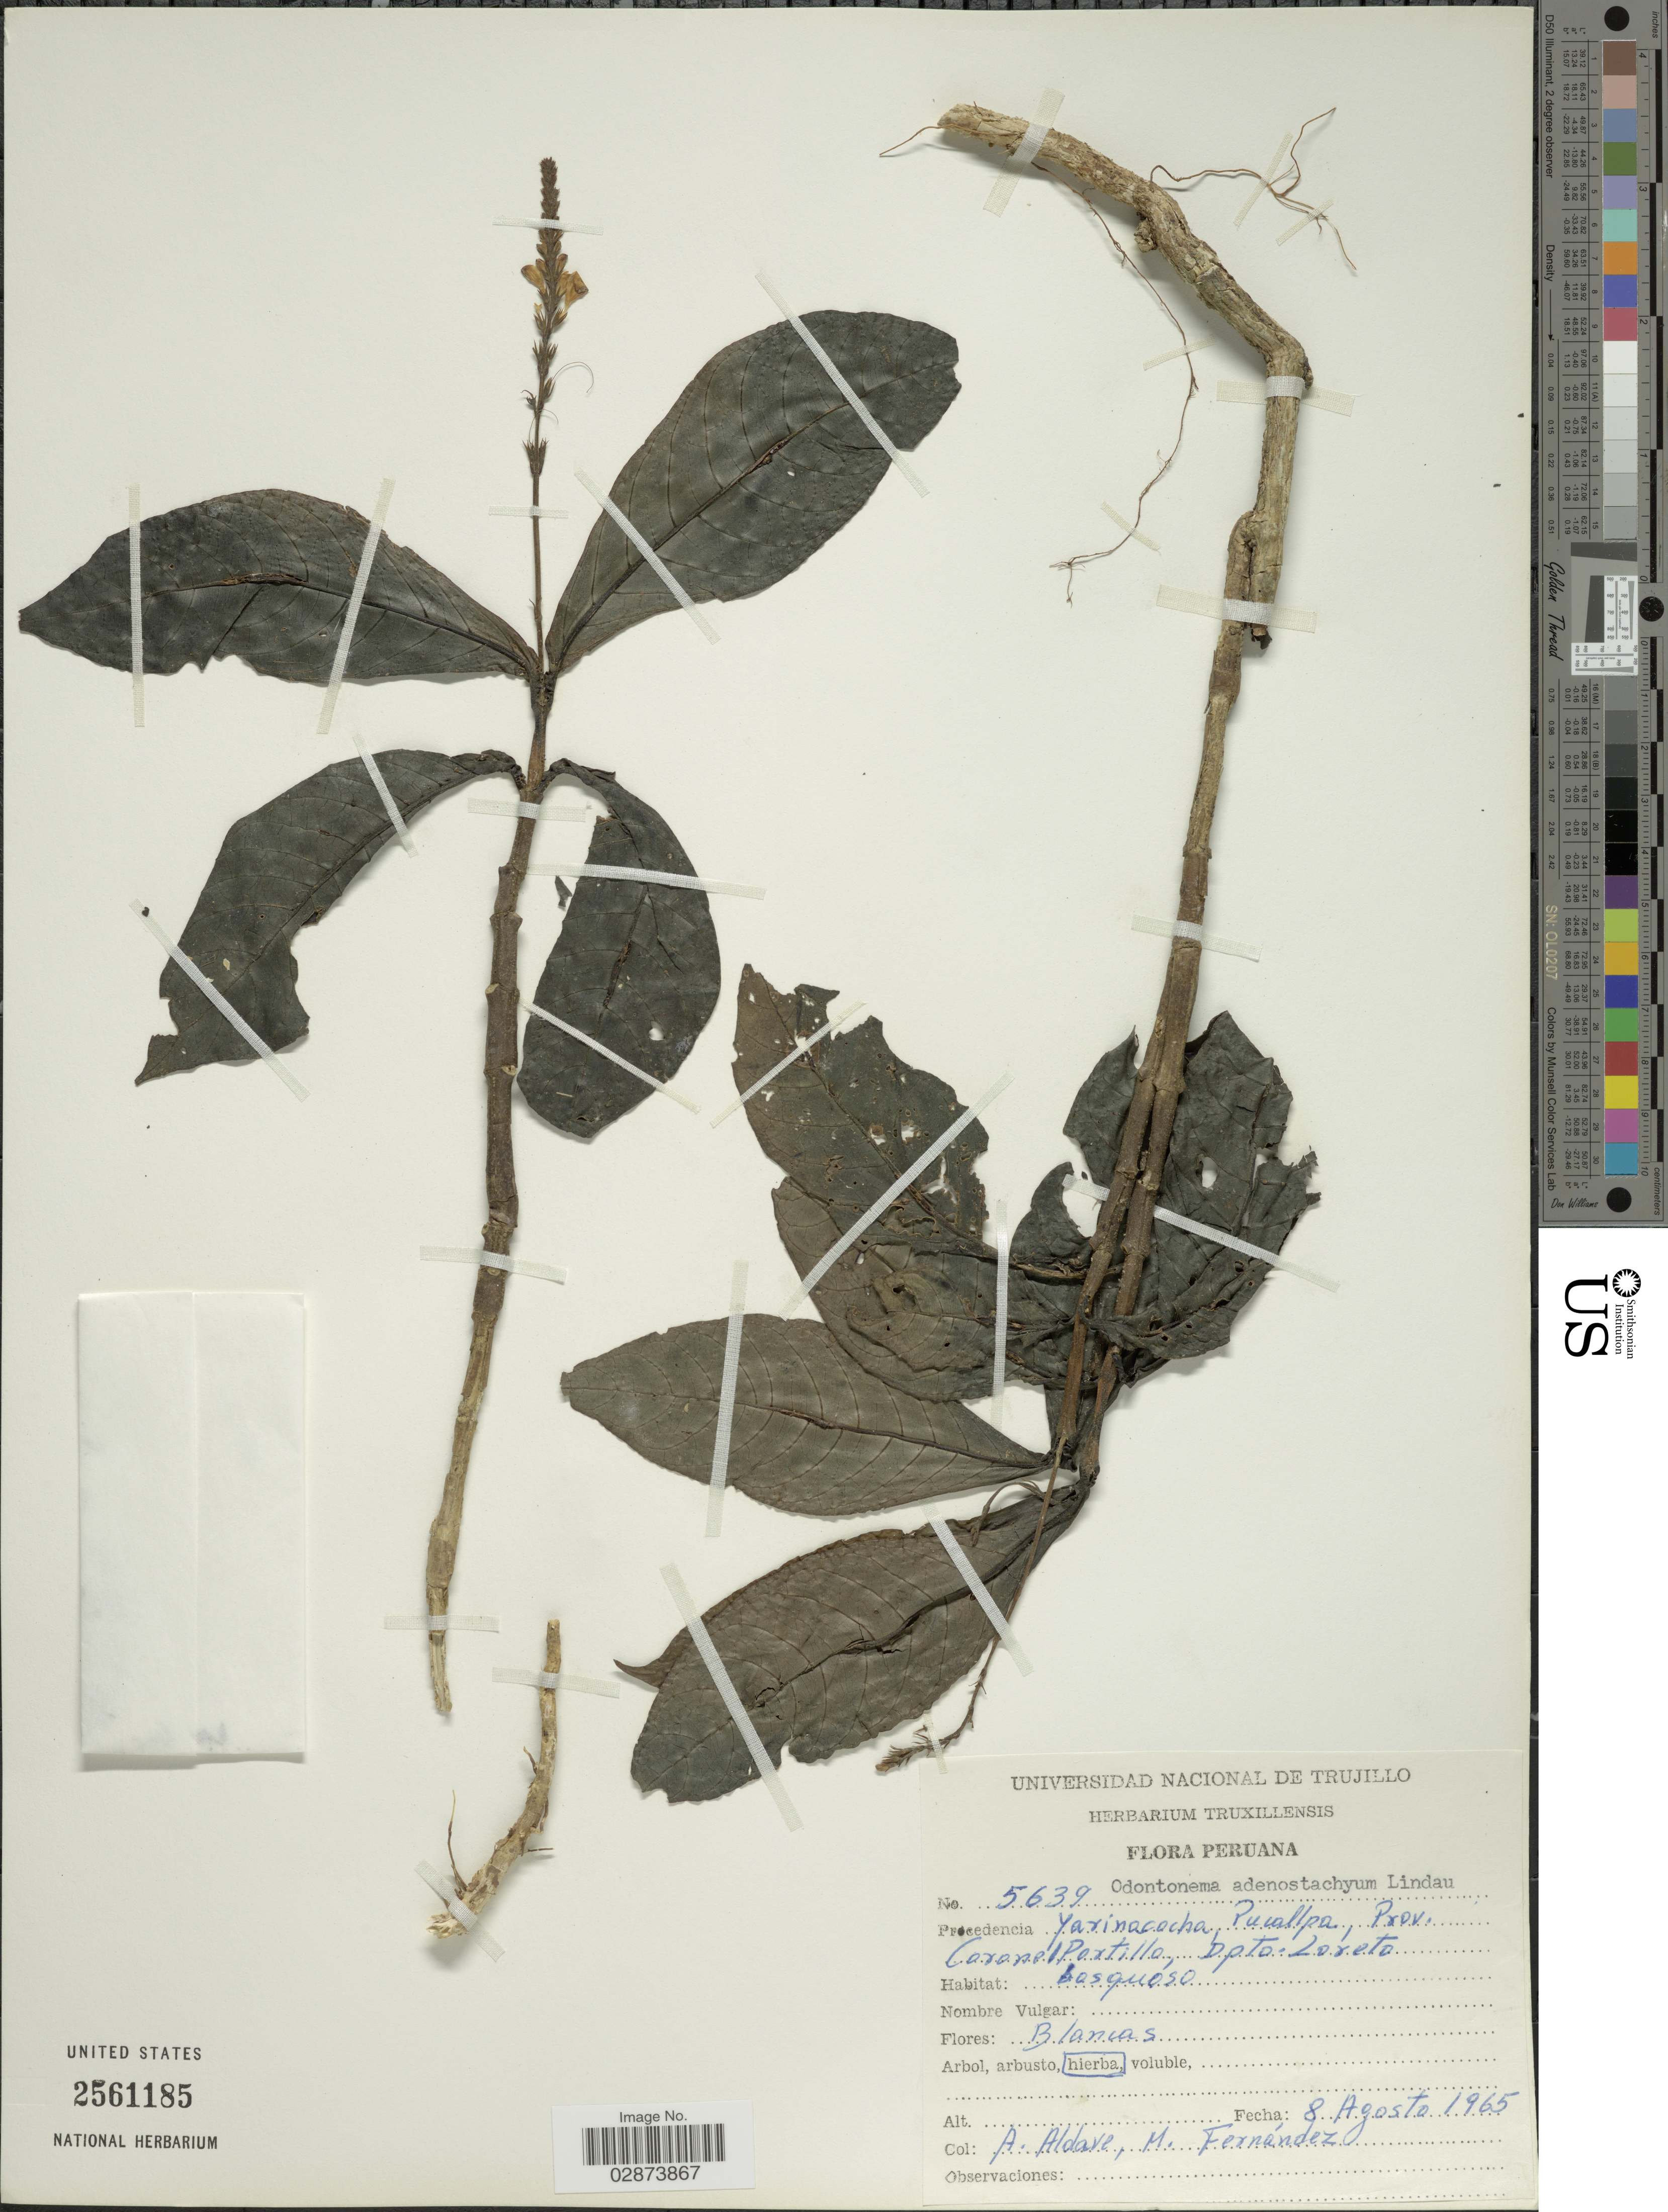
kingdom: Plantae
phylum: Tracheophyta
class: Magnoliopsida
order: Lamiales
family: Acanthaceae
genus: Pulchranthus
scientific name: Pulchranthus adenostachyus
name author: (Lindau) V.M. Baum et al.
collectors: A. Aldave & M. Fernández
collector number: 5639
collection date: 1965-08-08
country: Peru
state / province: Loreto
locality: Yarinacocha Pucallpa, Prov. Coronel Portillo, Dpto. Loreto.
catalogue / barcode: US 2561185